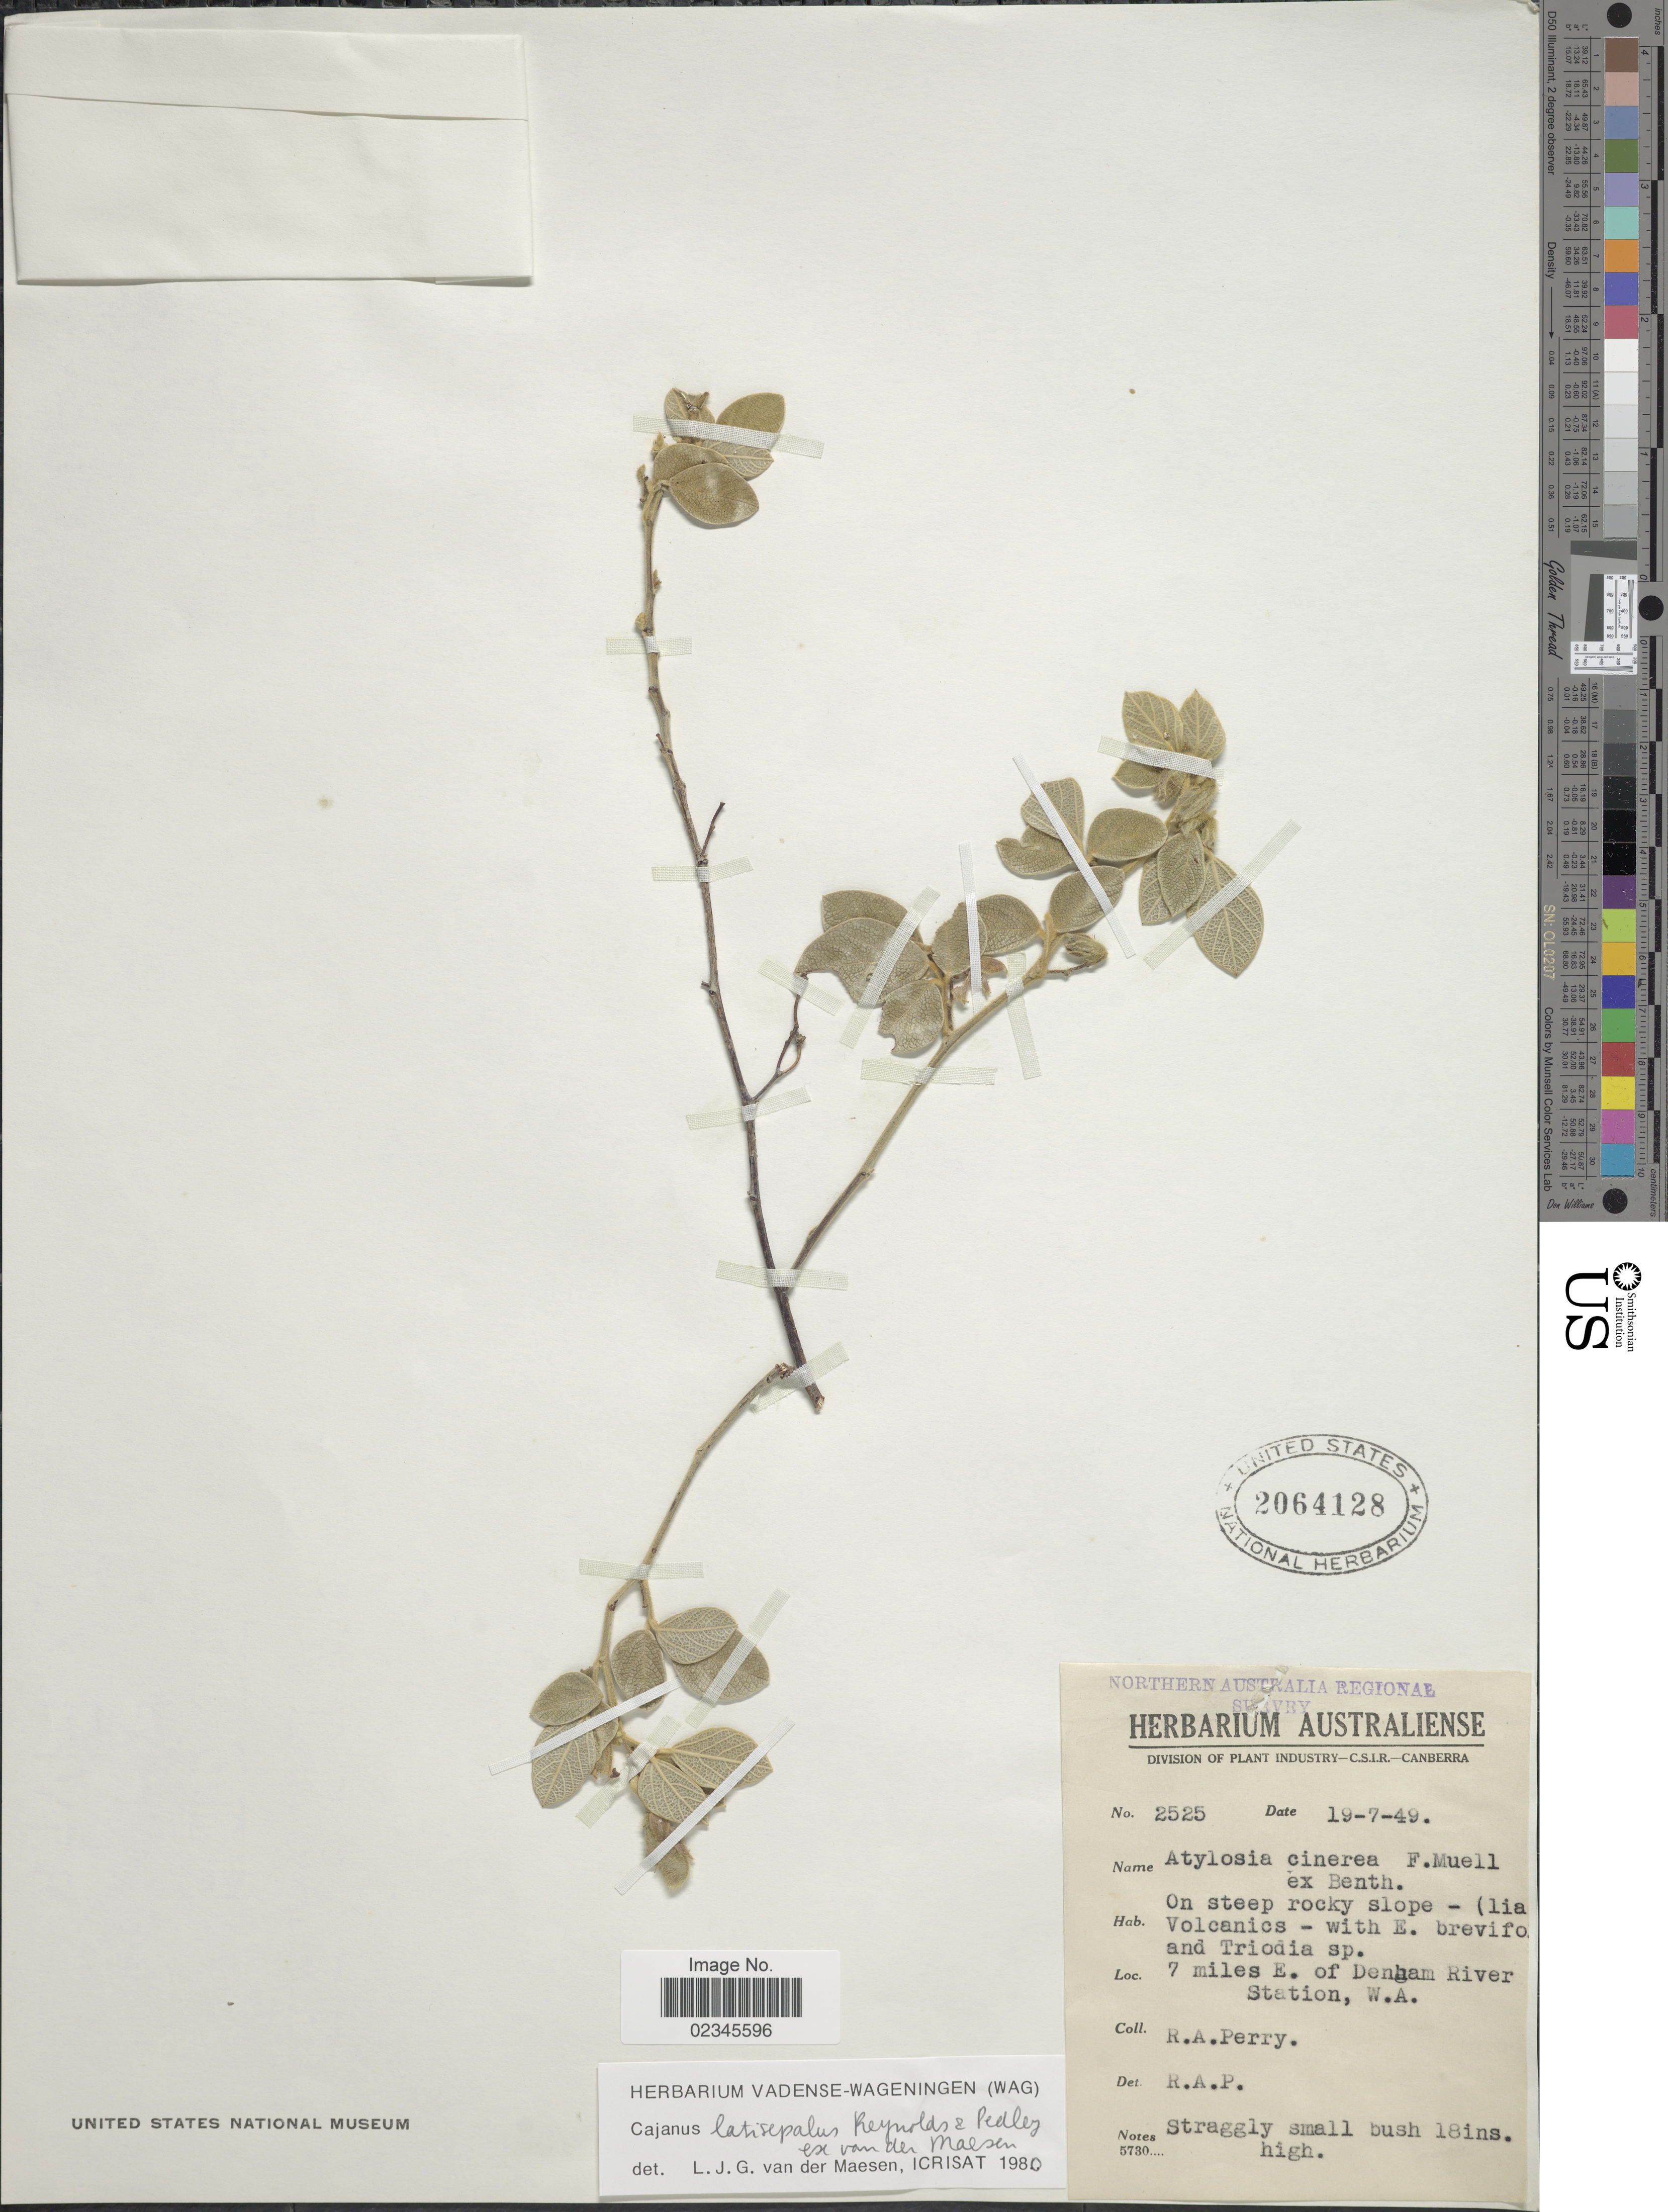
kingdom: Plantae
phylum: Tracheophyta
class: Magnoliopsida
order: Fabales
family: Fabaceae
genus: Cajanus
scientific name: Cajanus latisepalus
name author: (S. T. Reynolds & Pedley) Maesen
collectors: Perry, R. A.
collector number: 2525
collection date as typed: Transcribed d/m/y: 19/7/49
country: Australia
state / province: Western Australia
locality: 7 miles E. of Denham River Station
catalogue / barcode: US 2064128